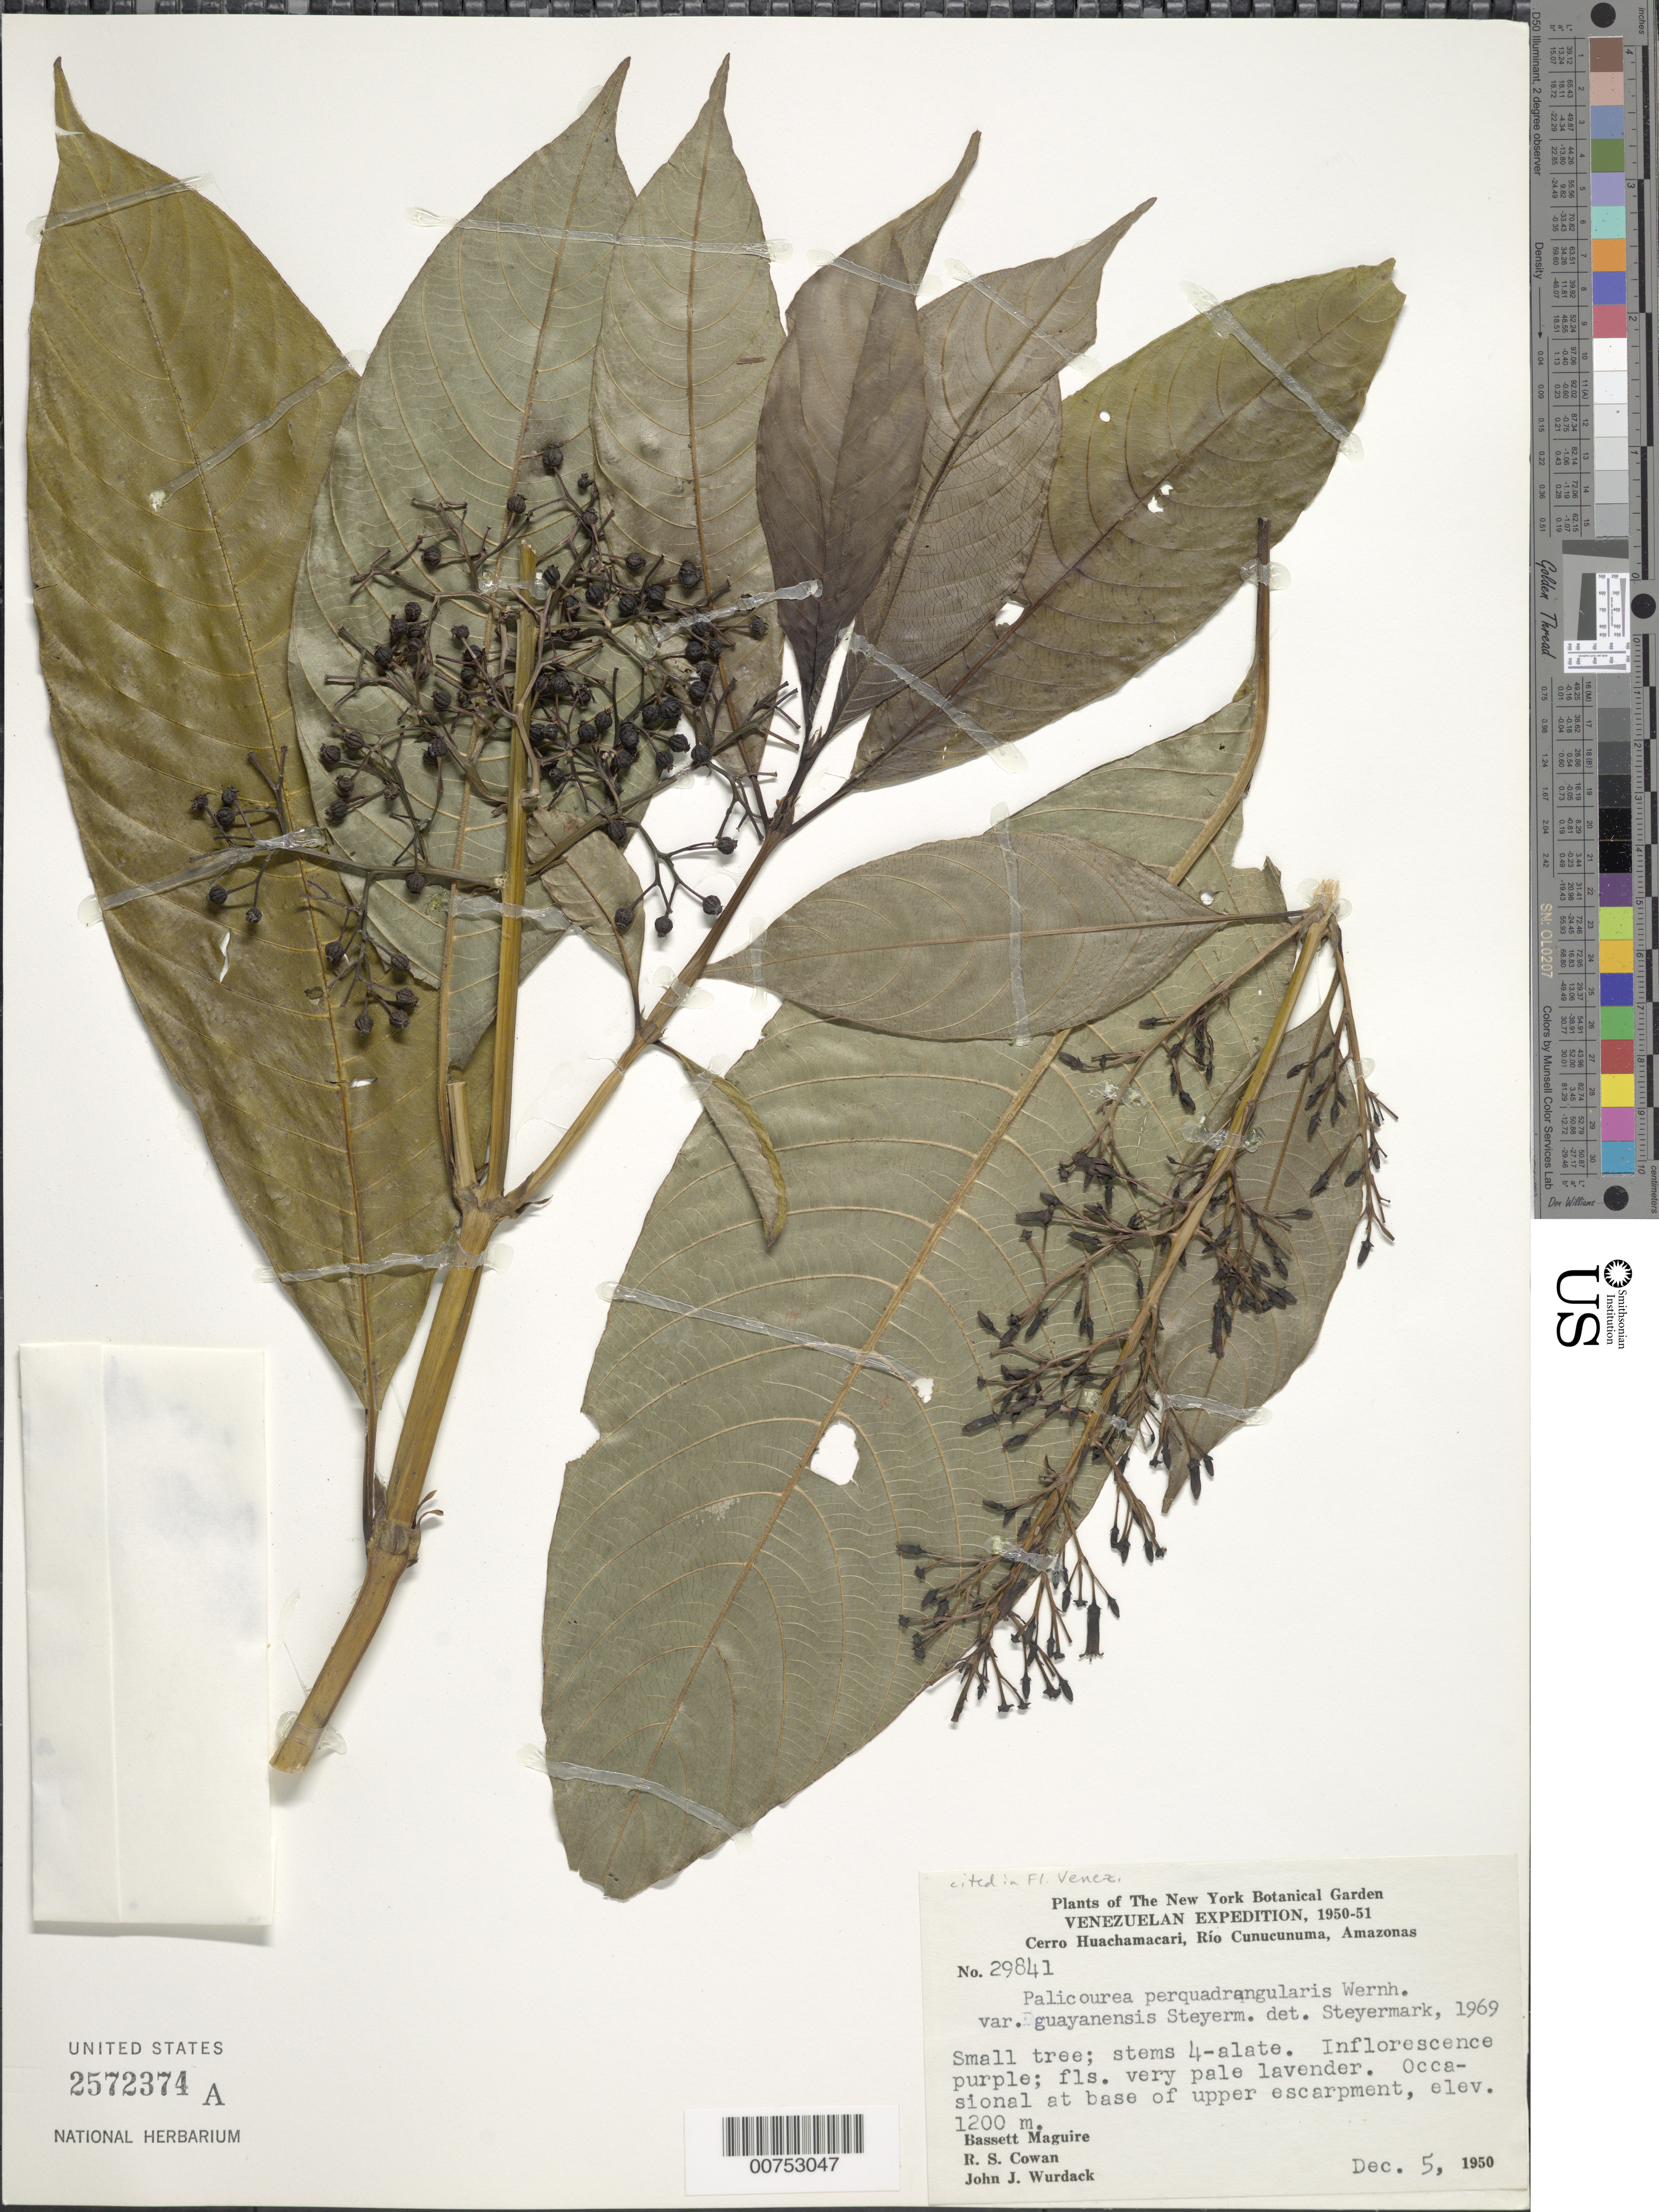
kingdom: Plantae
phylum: Tracheophyta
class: Magnoliopsida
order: Gentianales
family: Rubiaceae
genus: Palicourea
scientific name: Palicourea perquadrangularis var. guayanensis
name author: Steyerm.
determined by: Steyermark, Julian A., (VEN)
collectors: B. Maguire, R. S. Cowan & J. J. Wurdack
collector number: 29841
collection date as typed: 5-Dec-50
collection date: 1950-12-05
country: Venezuela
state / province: Amazonas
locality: Cerro Huachamacari, Río Cunucunuma, base of upper escarpment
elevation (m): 1200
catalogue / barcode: US 2572374A